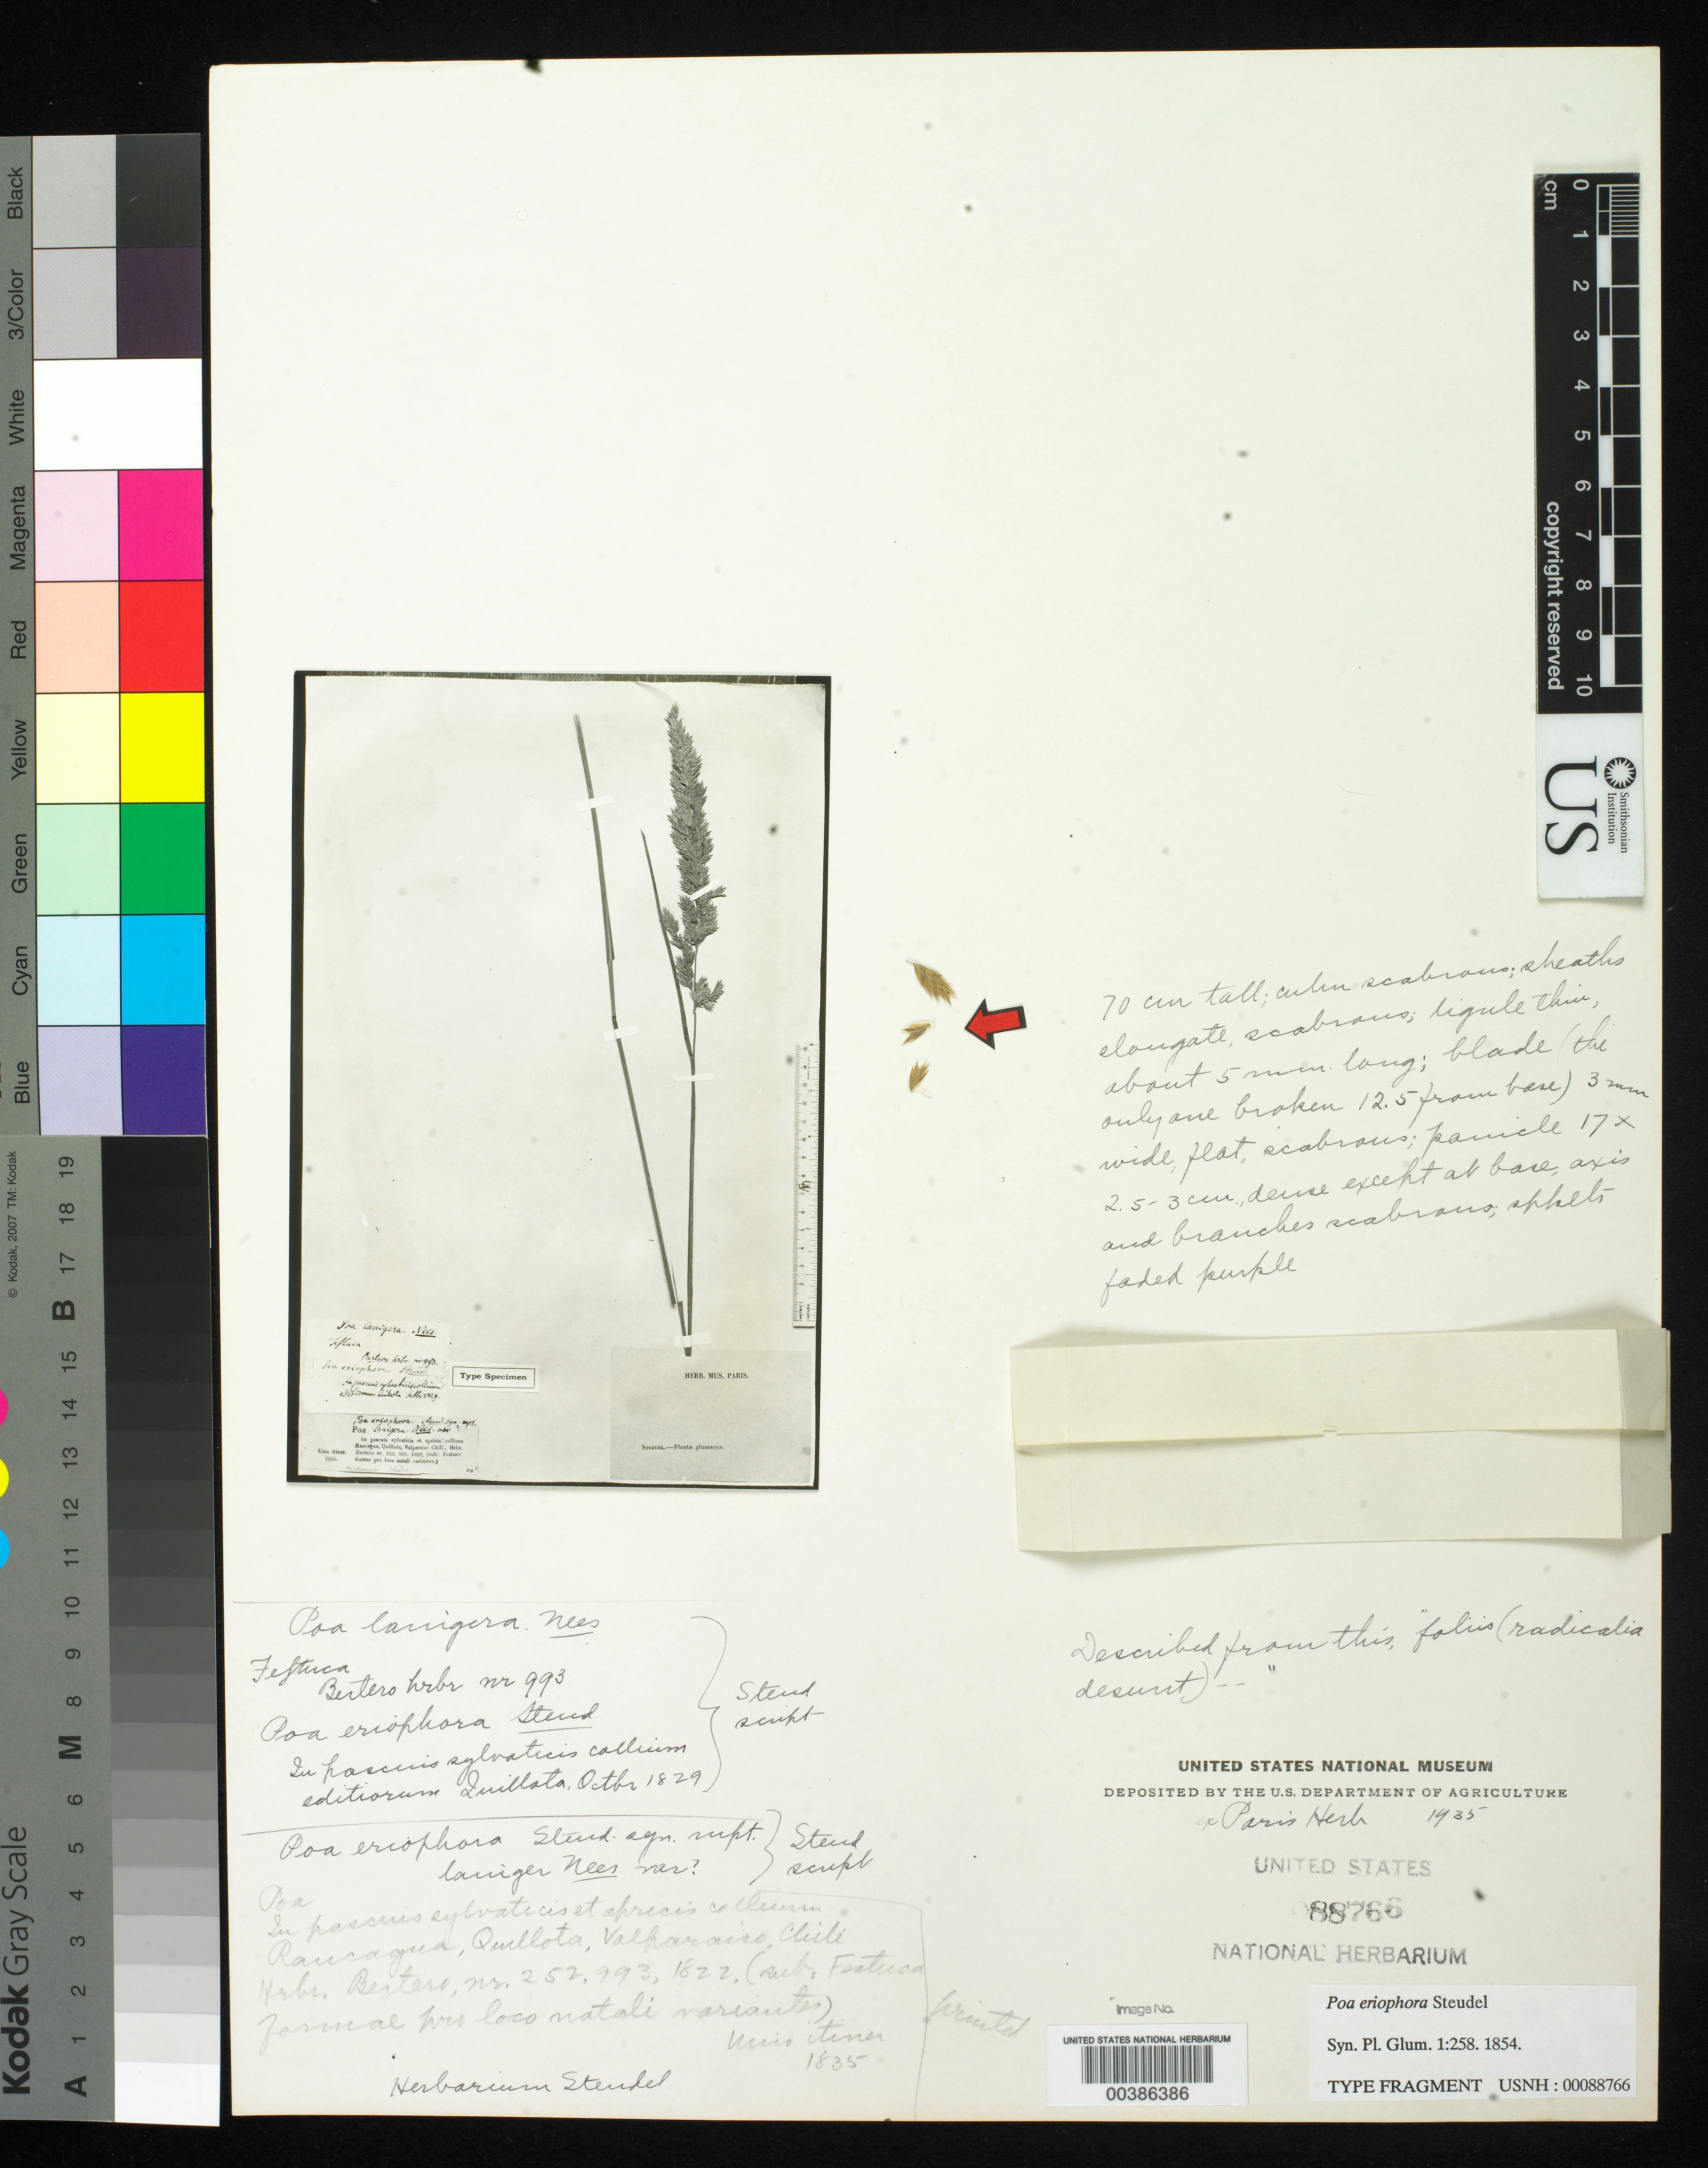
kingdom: Plantae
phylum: Tracheophyta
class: Liliopsida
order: Poales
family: Poaceae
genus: Poa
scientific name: Poa eriophora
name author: Steud.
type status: Type Fragment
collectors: C. L. G. Bertero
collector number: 993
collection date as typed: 1835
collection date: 1835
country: Chile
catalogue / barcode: US 88766